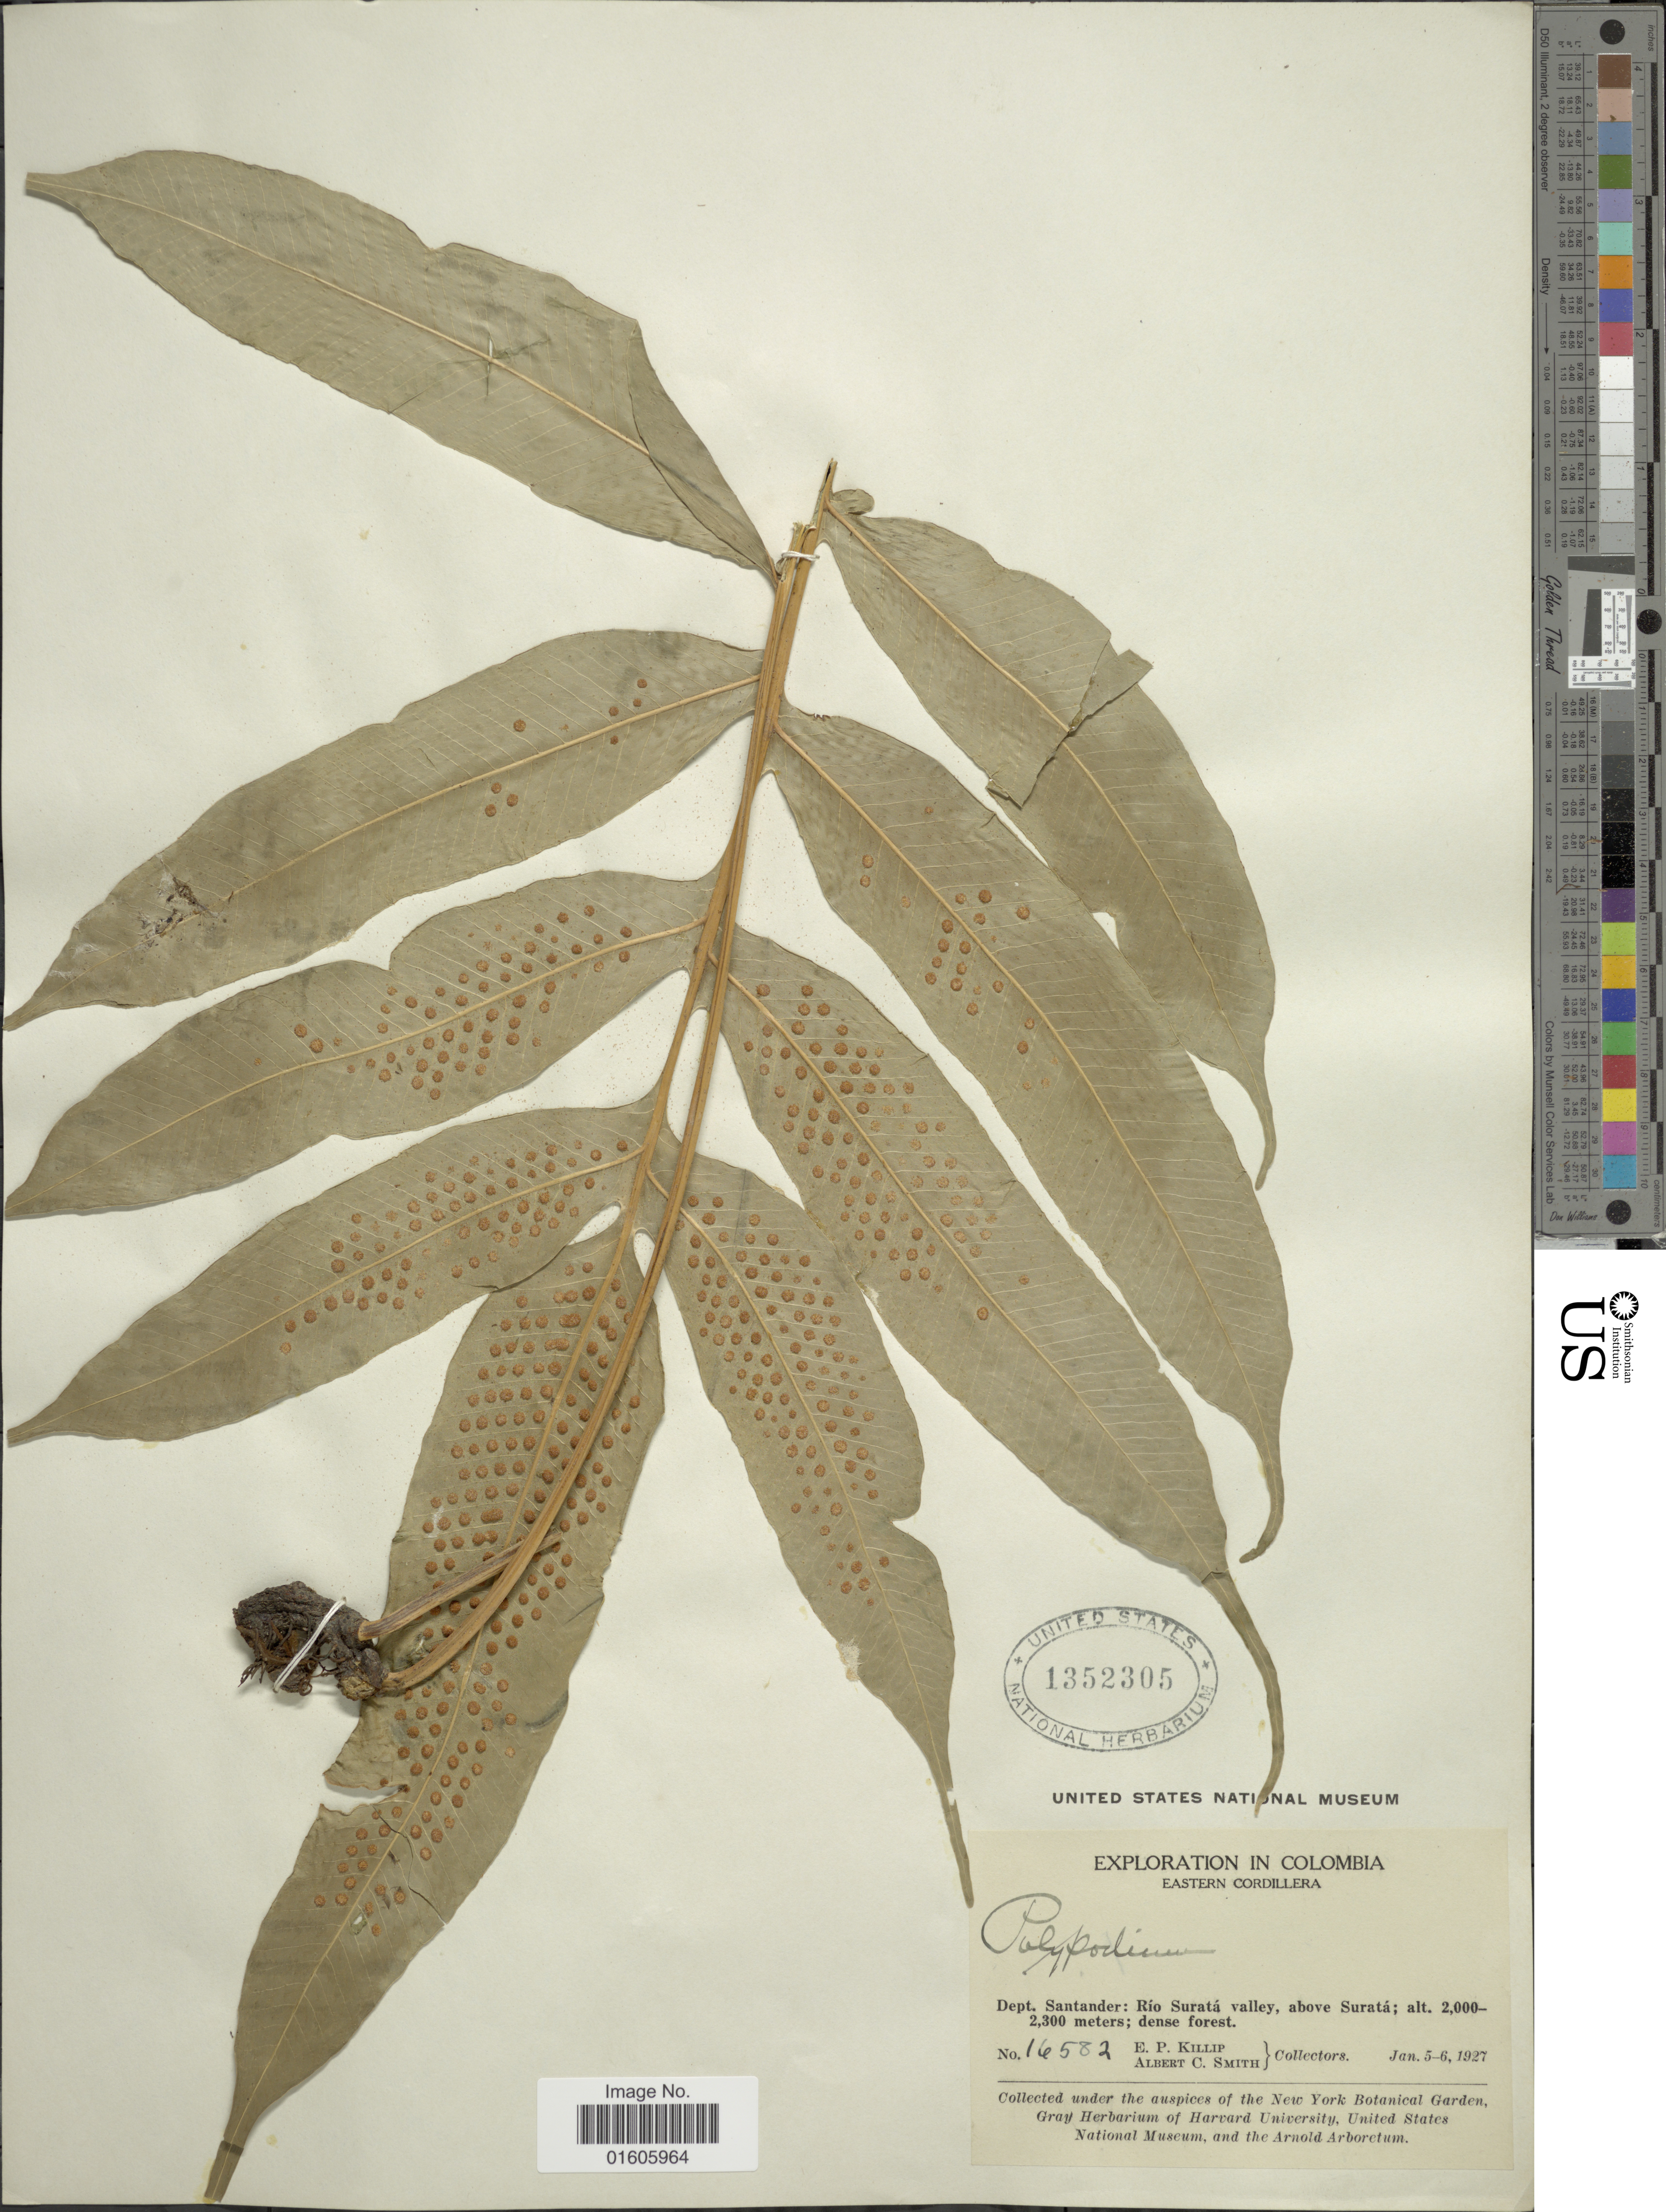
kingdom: Plantae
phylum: Tracheophyta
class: Polypodiopsida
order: Polypodiales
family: Polypodiaceae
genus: Serpocaulon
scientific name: Serpocaulon adnatum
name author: (Kunze ex Klotzsch) A.R. Sm.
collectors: E. P. Killip & A. C. Smith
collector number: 16582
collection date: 1927-01-05/1927-01-06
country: Colombia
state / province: Santander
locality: Eastern Cordillera. Dept. Santander: Rio Suratá valley, above Suratá.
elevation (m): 2000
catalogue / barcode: US 1352305